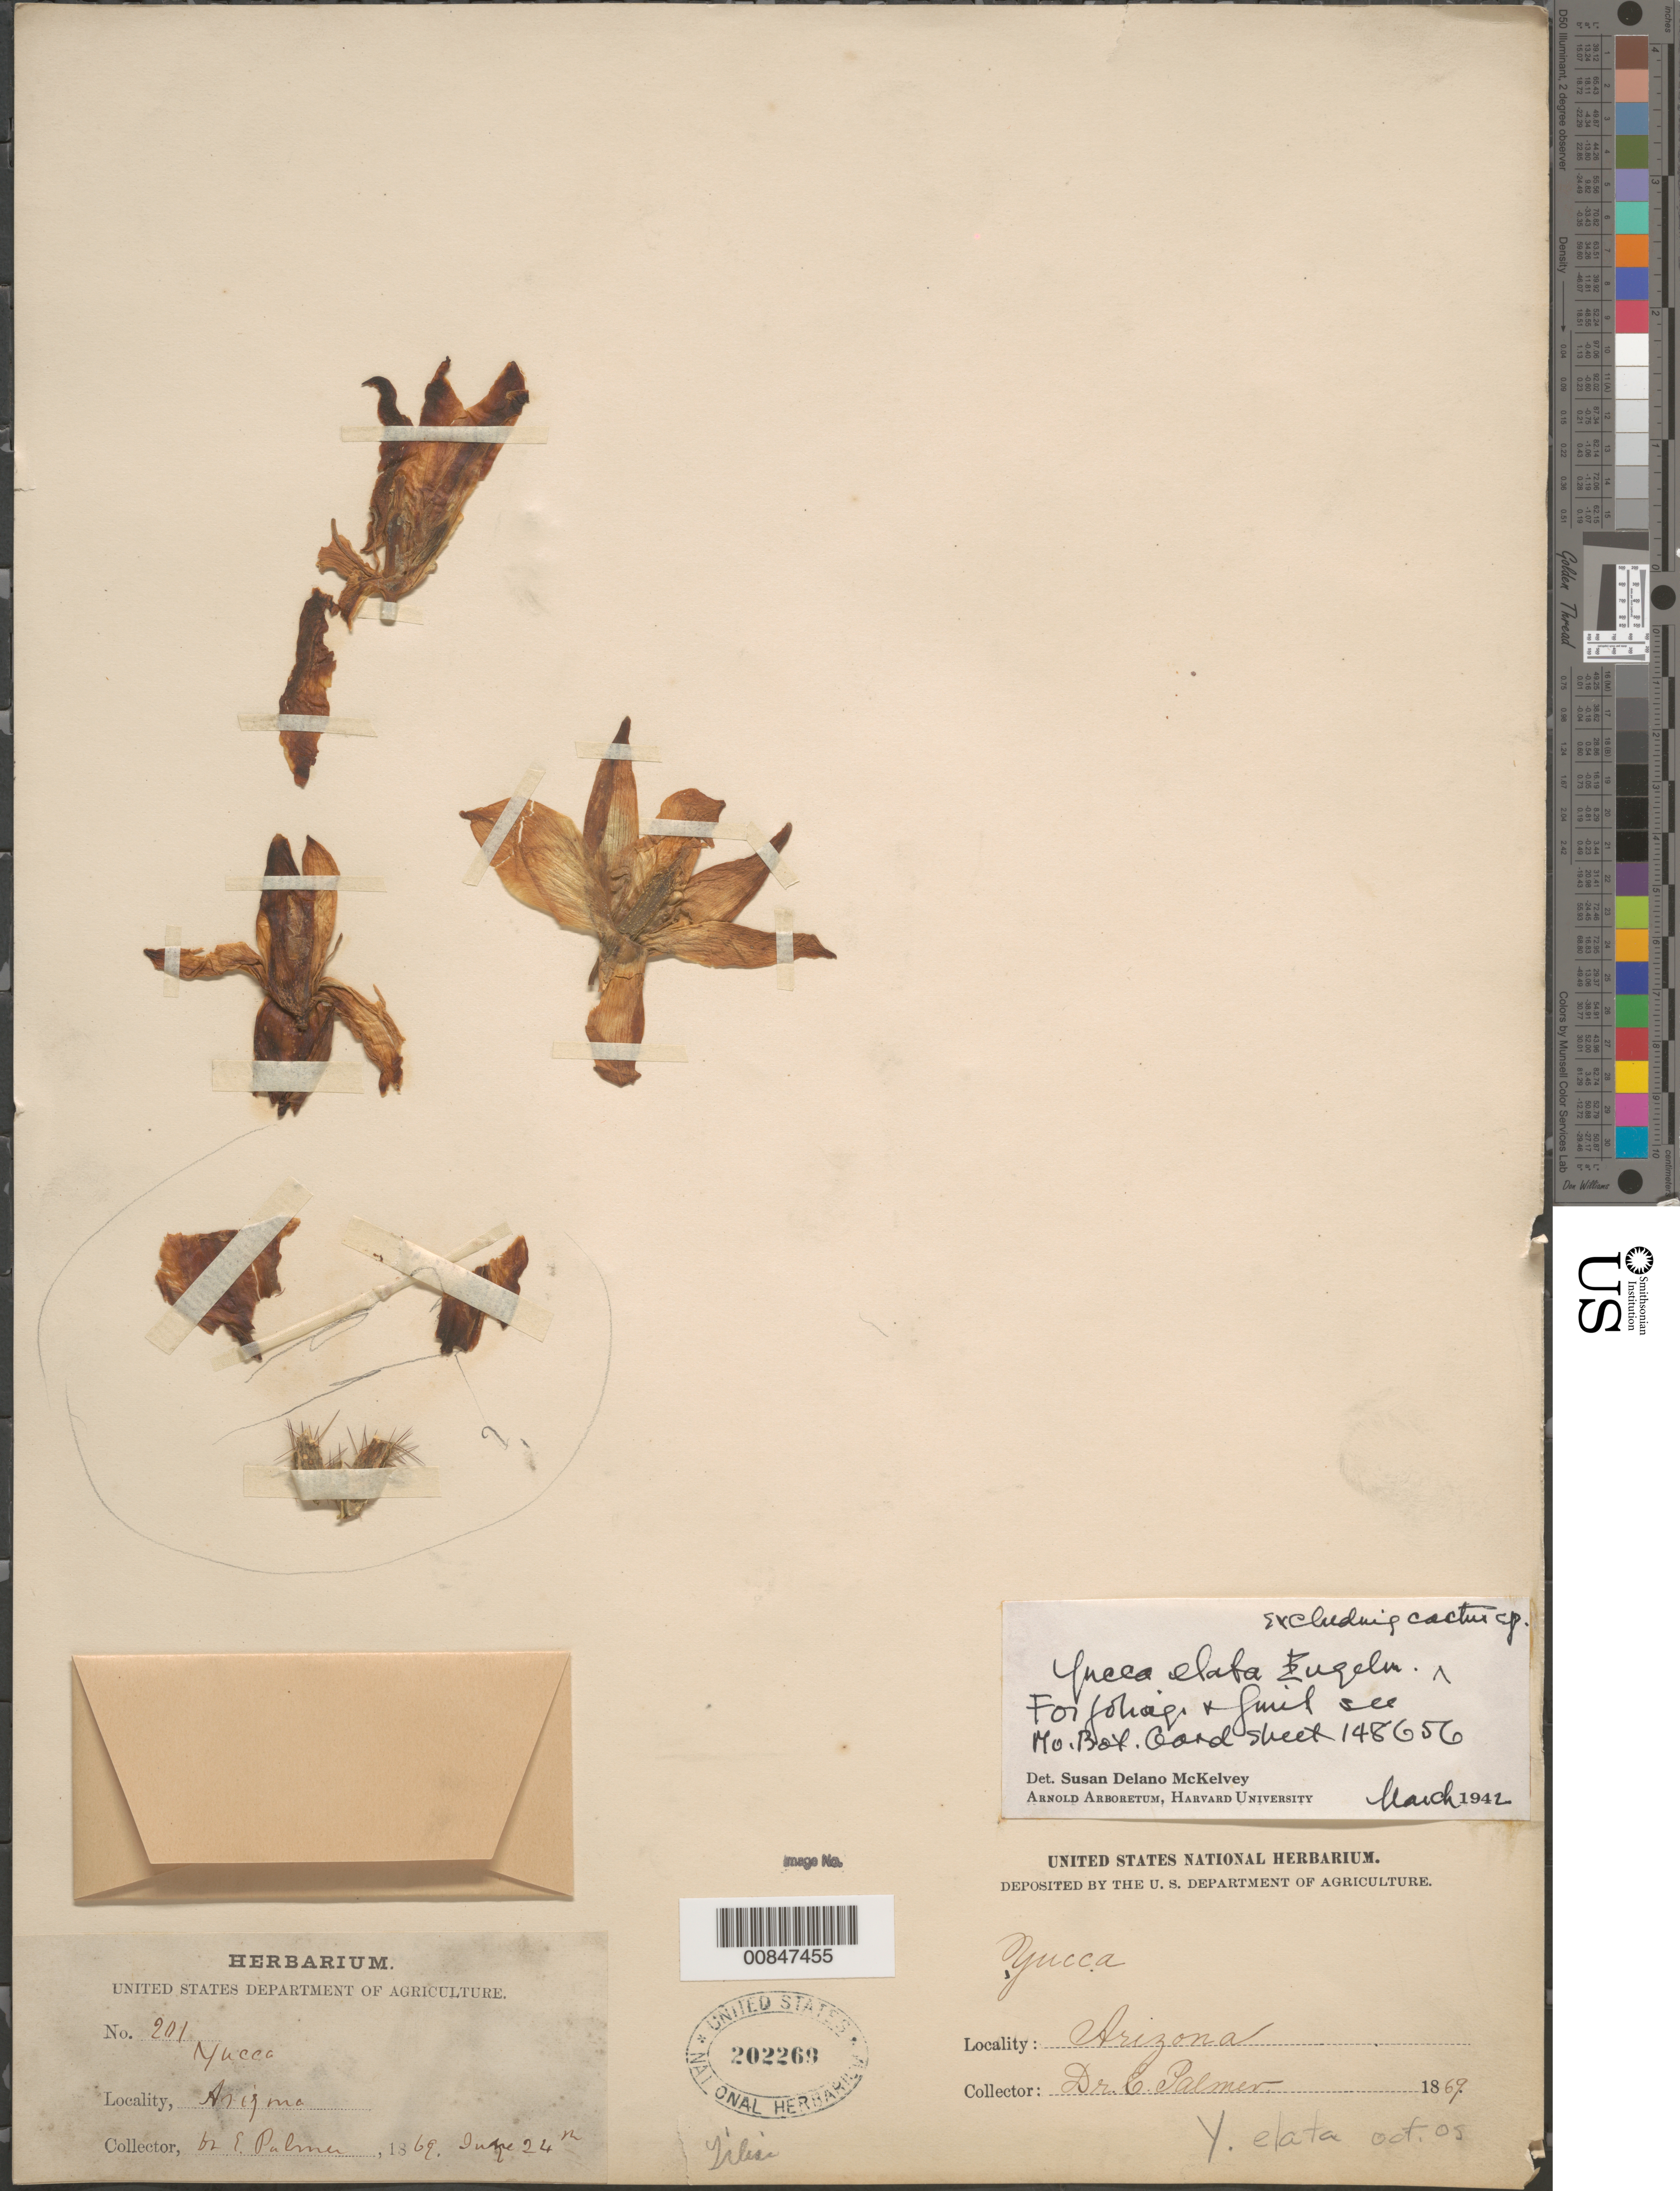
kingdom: Plantae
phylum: Tracheophyta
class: Liliopsida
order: Asparagales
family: Asparagaceae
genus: Yucca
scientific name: Yucca elata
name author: (Engelm.) Engelm.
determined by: McKelvey, S. A.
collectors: E. Palmer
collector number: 201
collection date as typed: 24 Jun 1869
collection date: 1869-06-24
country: United States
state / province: Arizona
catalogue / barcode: US 202269